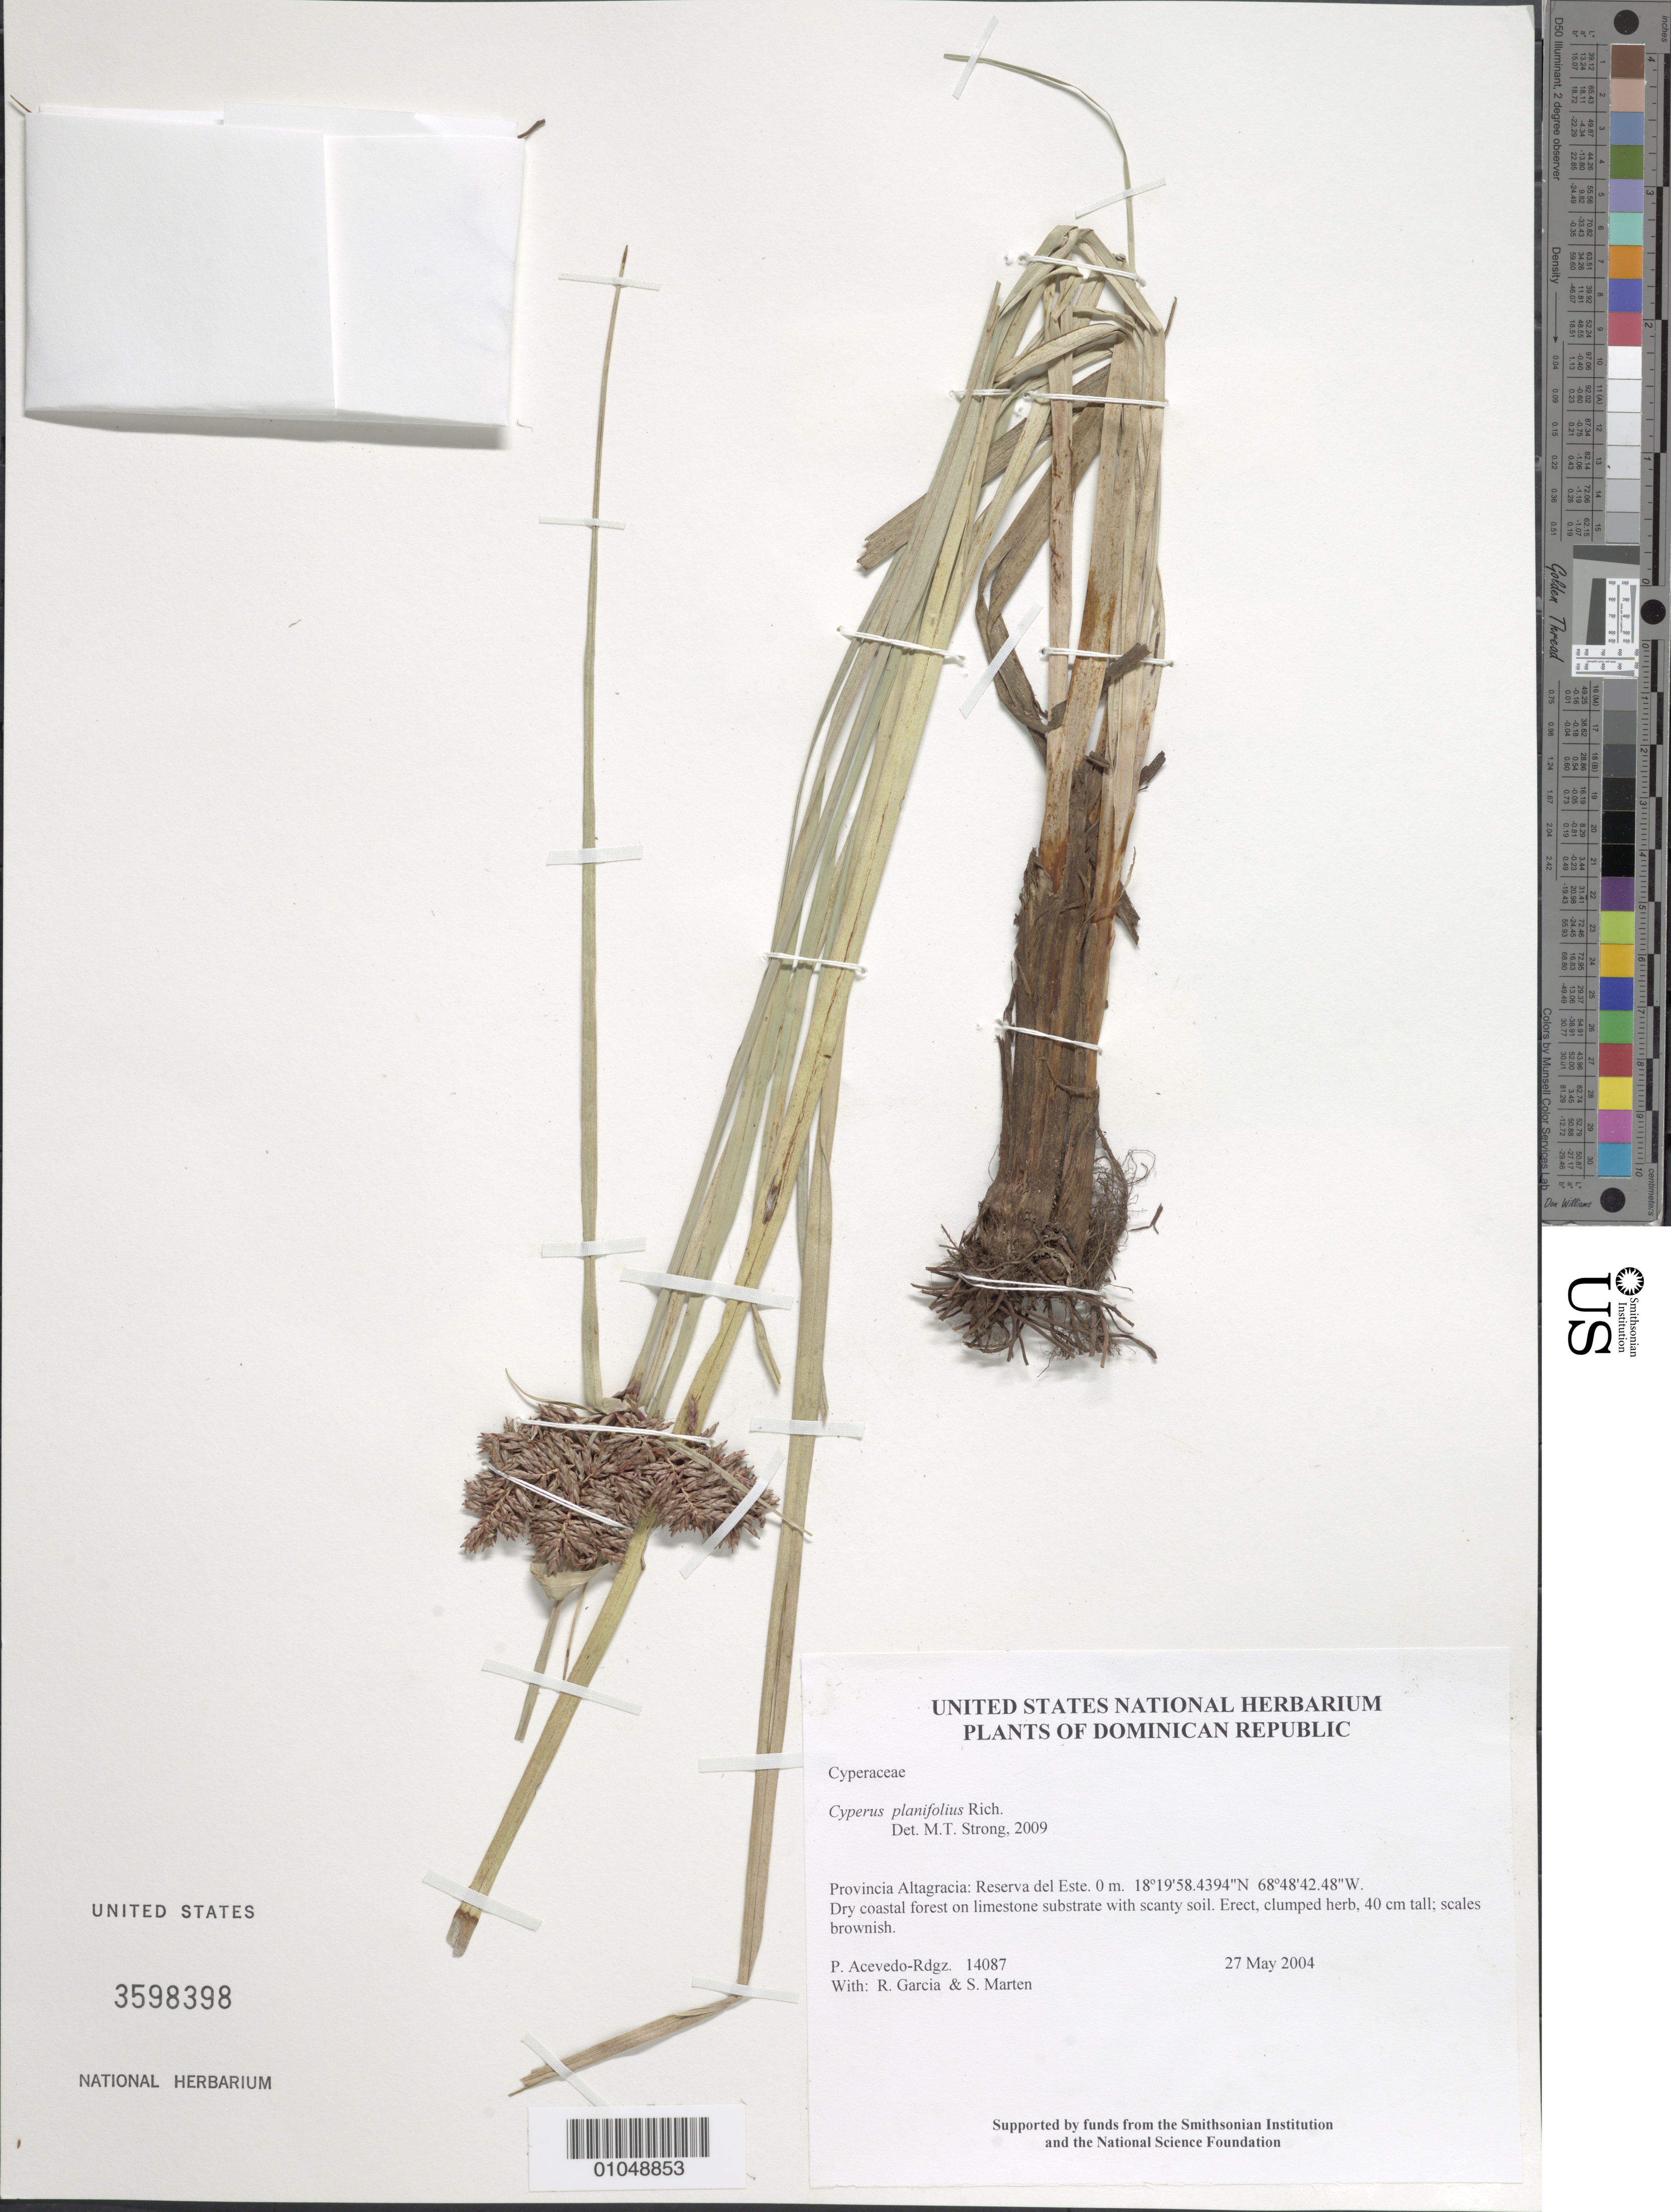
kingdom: Plantae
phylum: Tracheophyta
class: Liliopsida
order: Poales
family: Cyperaceae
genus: Cyperus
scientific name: Cyperus planifolius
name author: Rich.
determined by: Strong, M. T., (US), Smithsonian Institution - National Museum of Natural History (UNITED STATES)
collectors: P. Acevedo-Rodr., R. G. García & S. Marten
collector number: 14087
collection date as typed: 27 May 2004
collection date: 2004-05-27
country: Dominican Republic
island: Hispaniola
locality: Provincia Altagracia: Reserva del Este.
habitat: Dry coastal forest on limestone substrate with scanty soil.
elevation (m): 0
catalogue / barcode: US 3598398